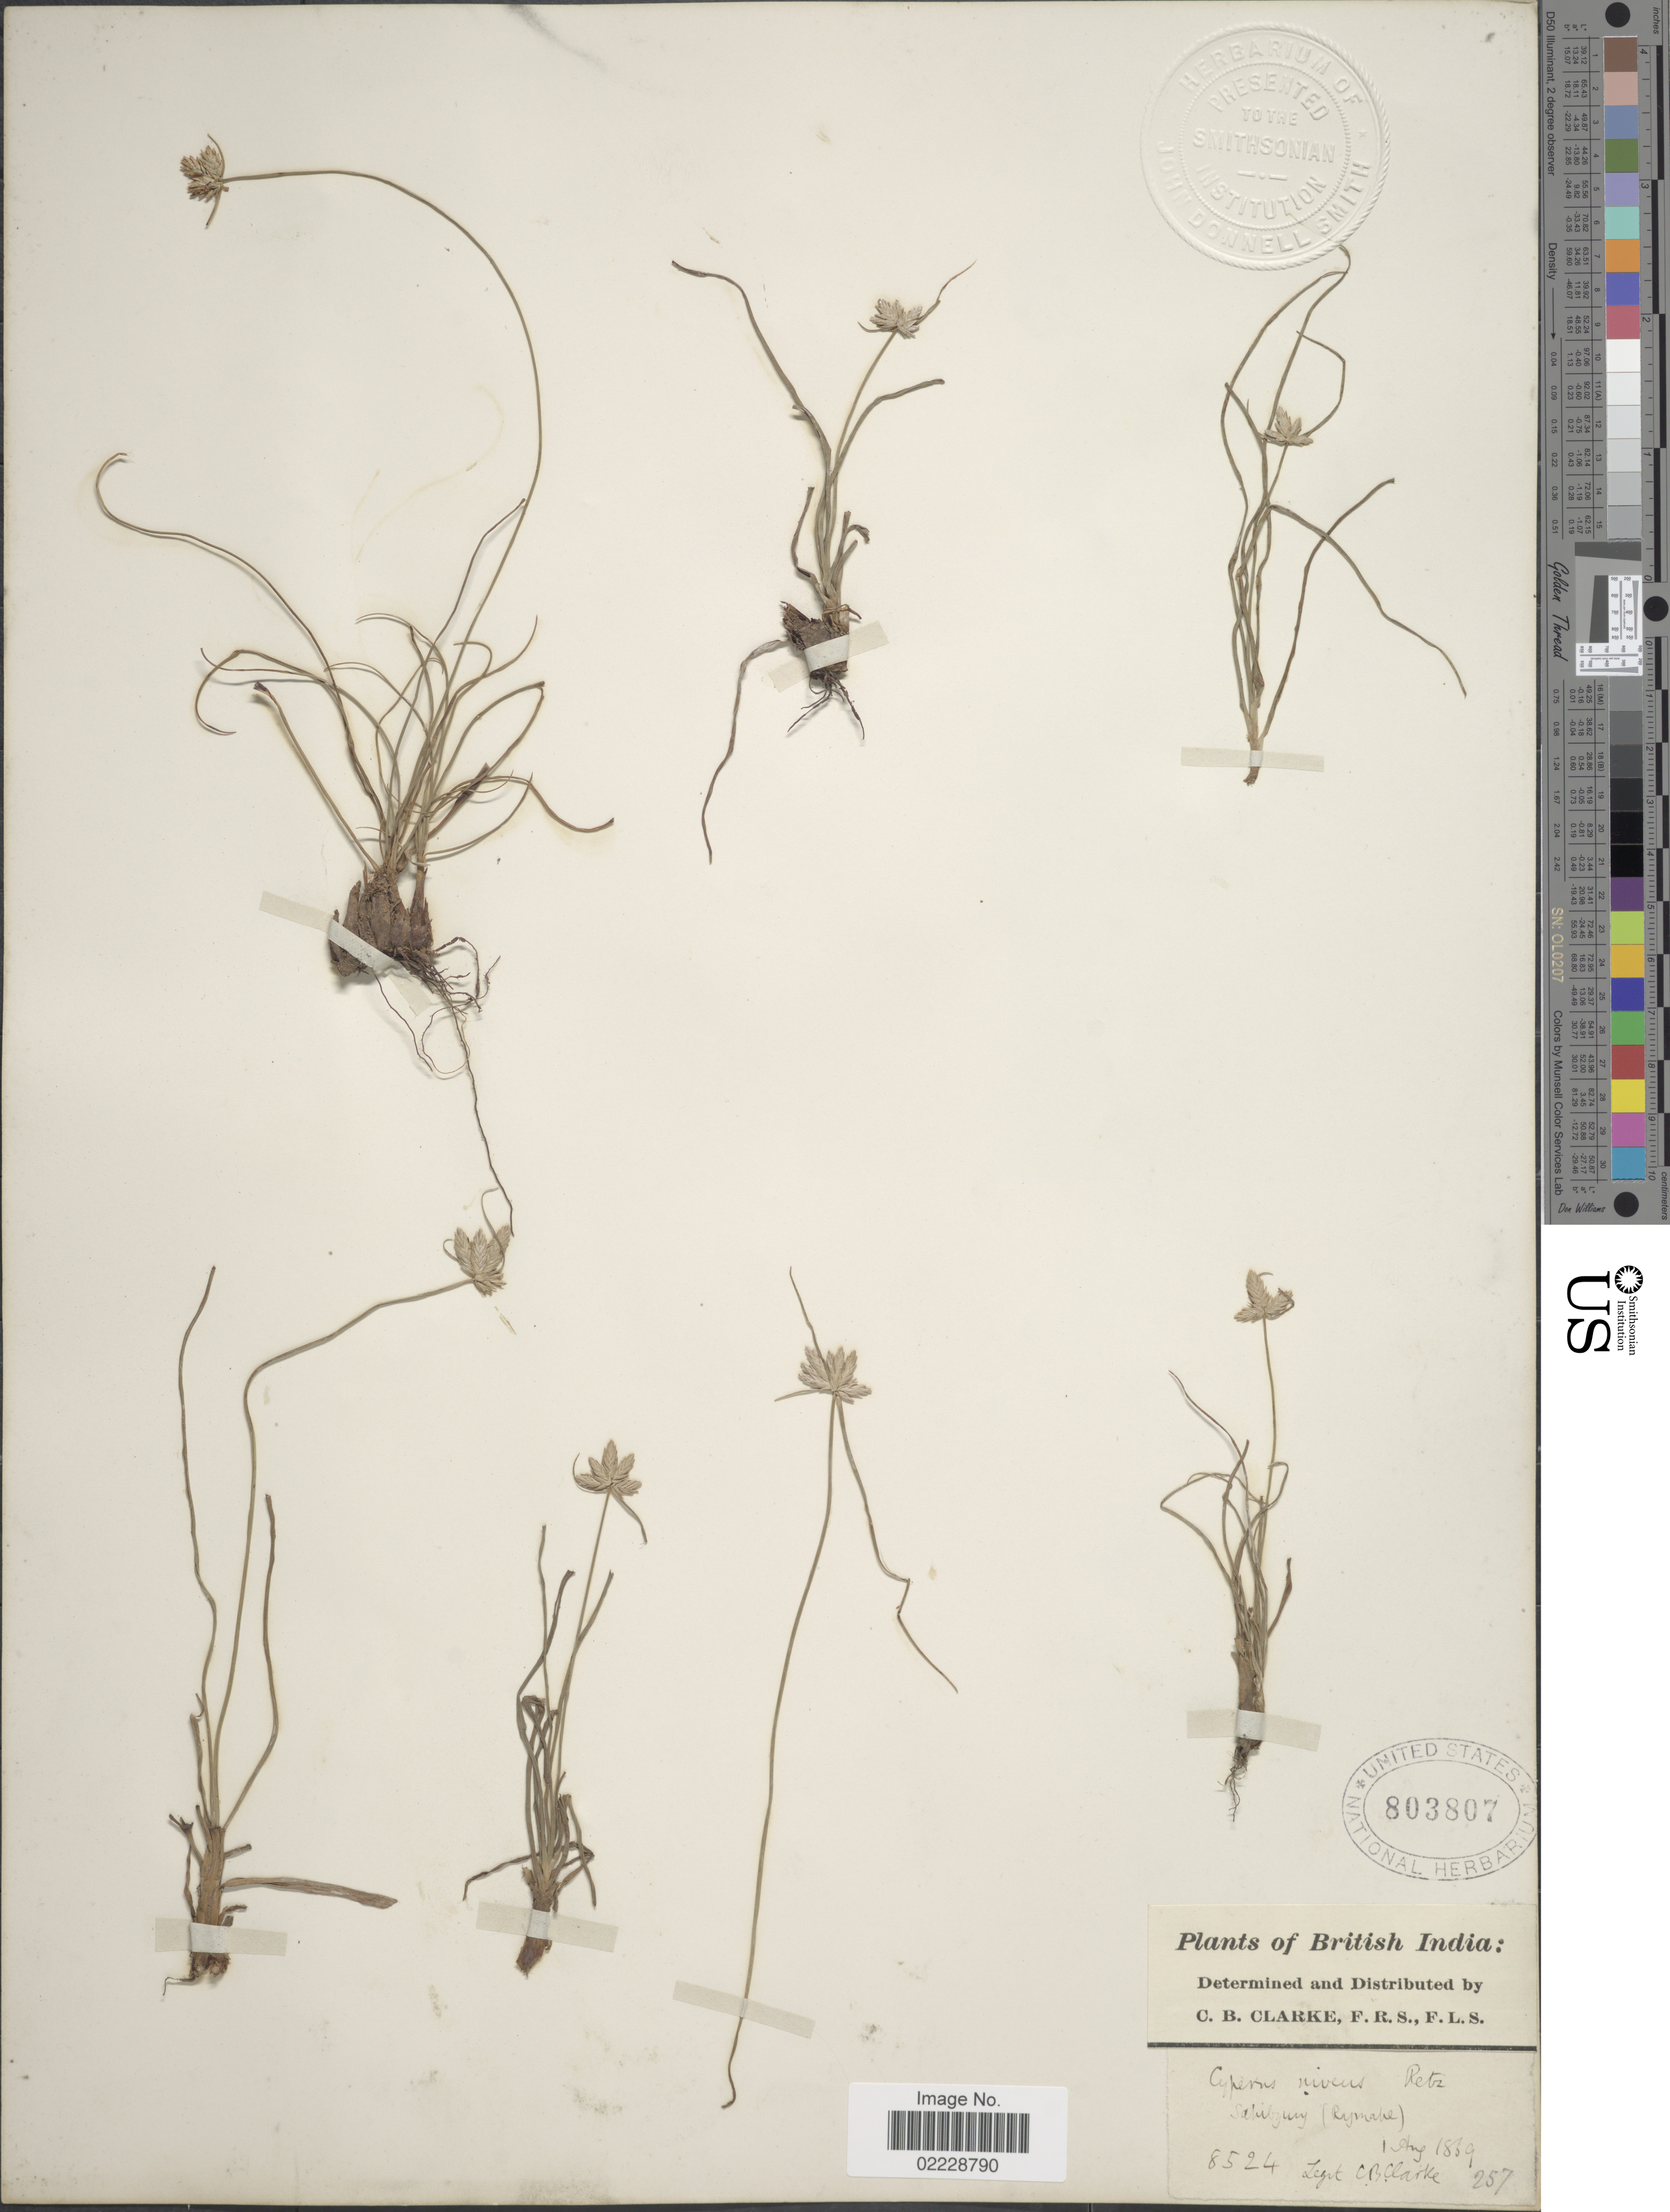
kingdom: Plantae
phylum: Tracheophyta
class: Liliopsida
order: Poales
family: Cyperaceae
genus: Cyperus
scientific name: Cyperus niveus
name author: Retz.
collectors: C. B. Clarke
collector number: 5424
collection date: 1869-08-01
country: India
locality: British India, [illegible text]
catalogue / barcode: US 803807